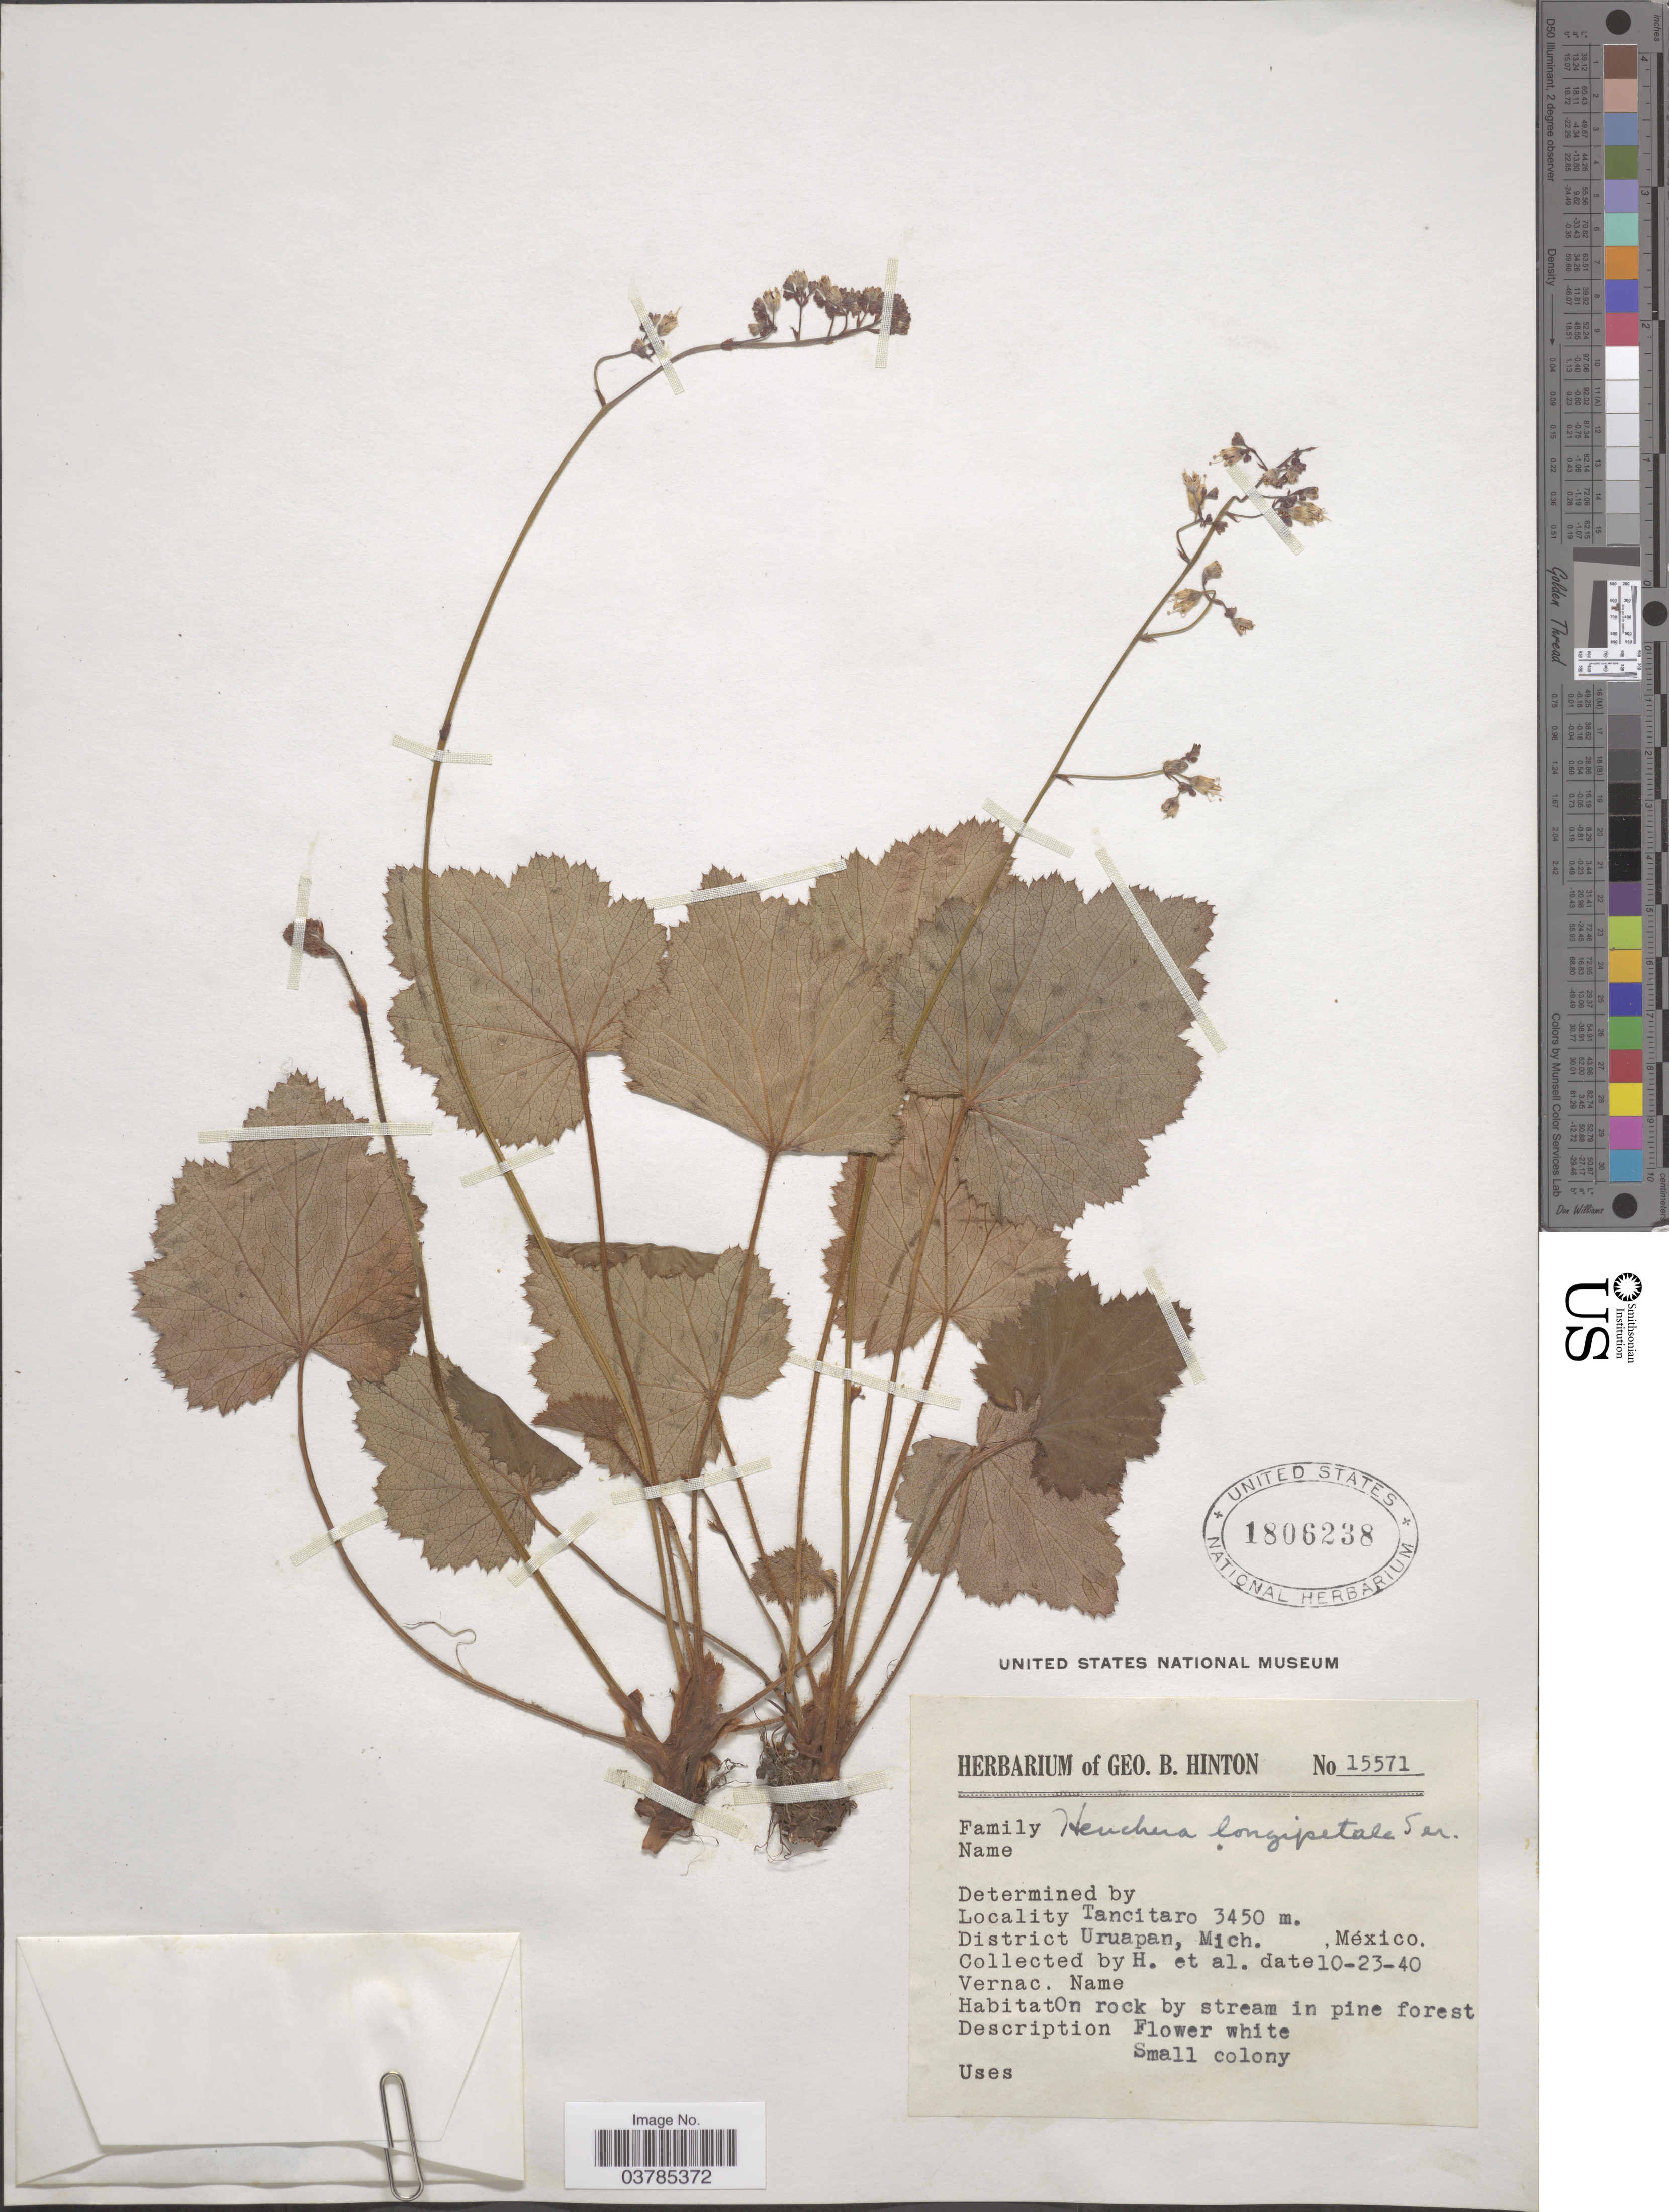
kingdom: Plantae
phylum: Tracheophyta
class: Magnoliopsida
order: Saxifragales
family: Saxifragaceae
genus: Heuchera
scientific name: Heuchera hemsleyana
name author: Rosend. et al.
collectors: G. B. Hinton & et al.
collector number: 15571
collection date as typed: Transcribed d/m/y: 23/10/40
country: Mexico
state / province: Michoacán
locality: Tancitaro. District Uruapan.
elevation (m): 3450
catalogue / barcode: US 1806238